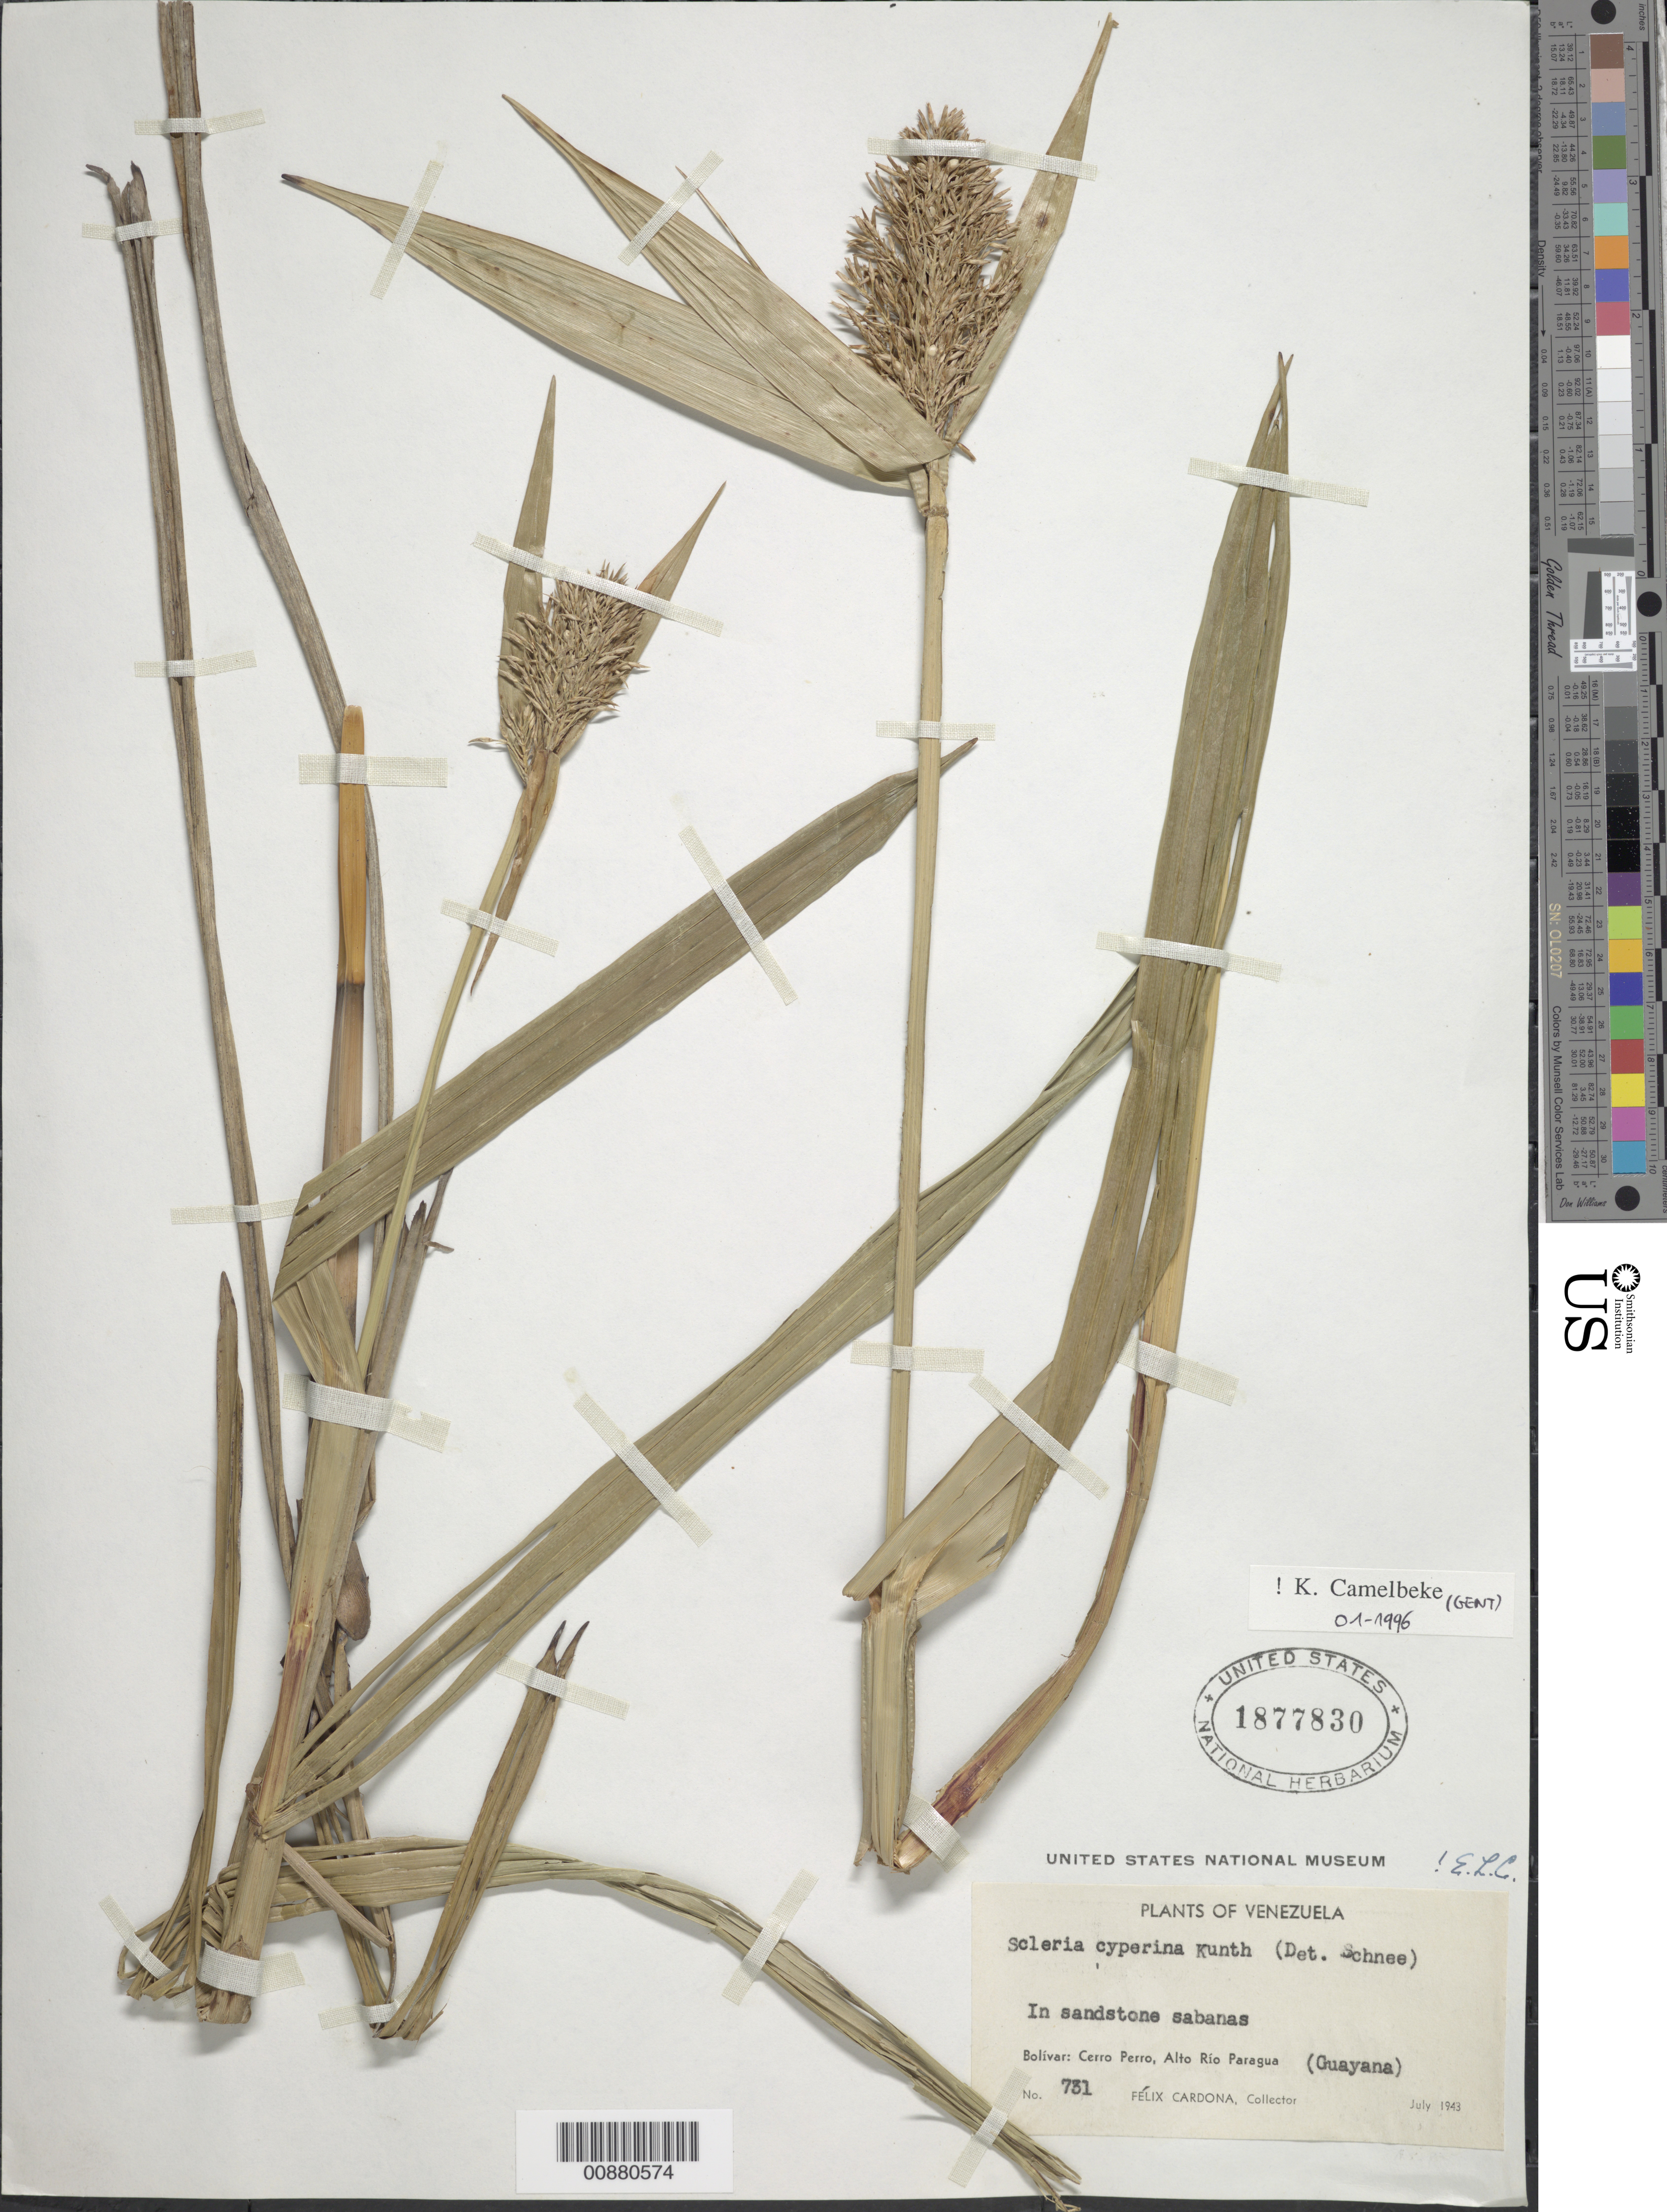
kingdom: Plantae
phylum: Tracheophyta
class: Liliopsida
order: Poales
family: Cyperaceae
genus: Scleria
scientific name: Scleria cyperina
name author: Willd. ex Kunth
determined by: Camelbeke, K.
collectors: F. Cardona Puig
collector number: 731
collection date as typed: Jul-43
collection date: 1943-07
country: Venezuela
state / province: Bolívar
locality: Alto Río Paragua, Cerro Perro (Guayana)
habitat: Sandstone savanna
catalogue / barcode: US 1877830